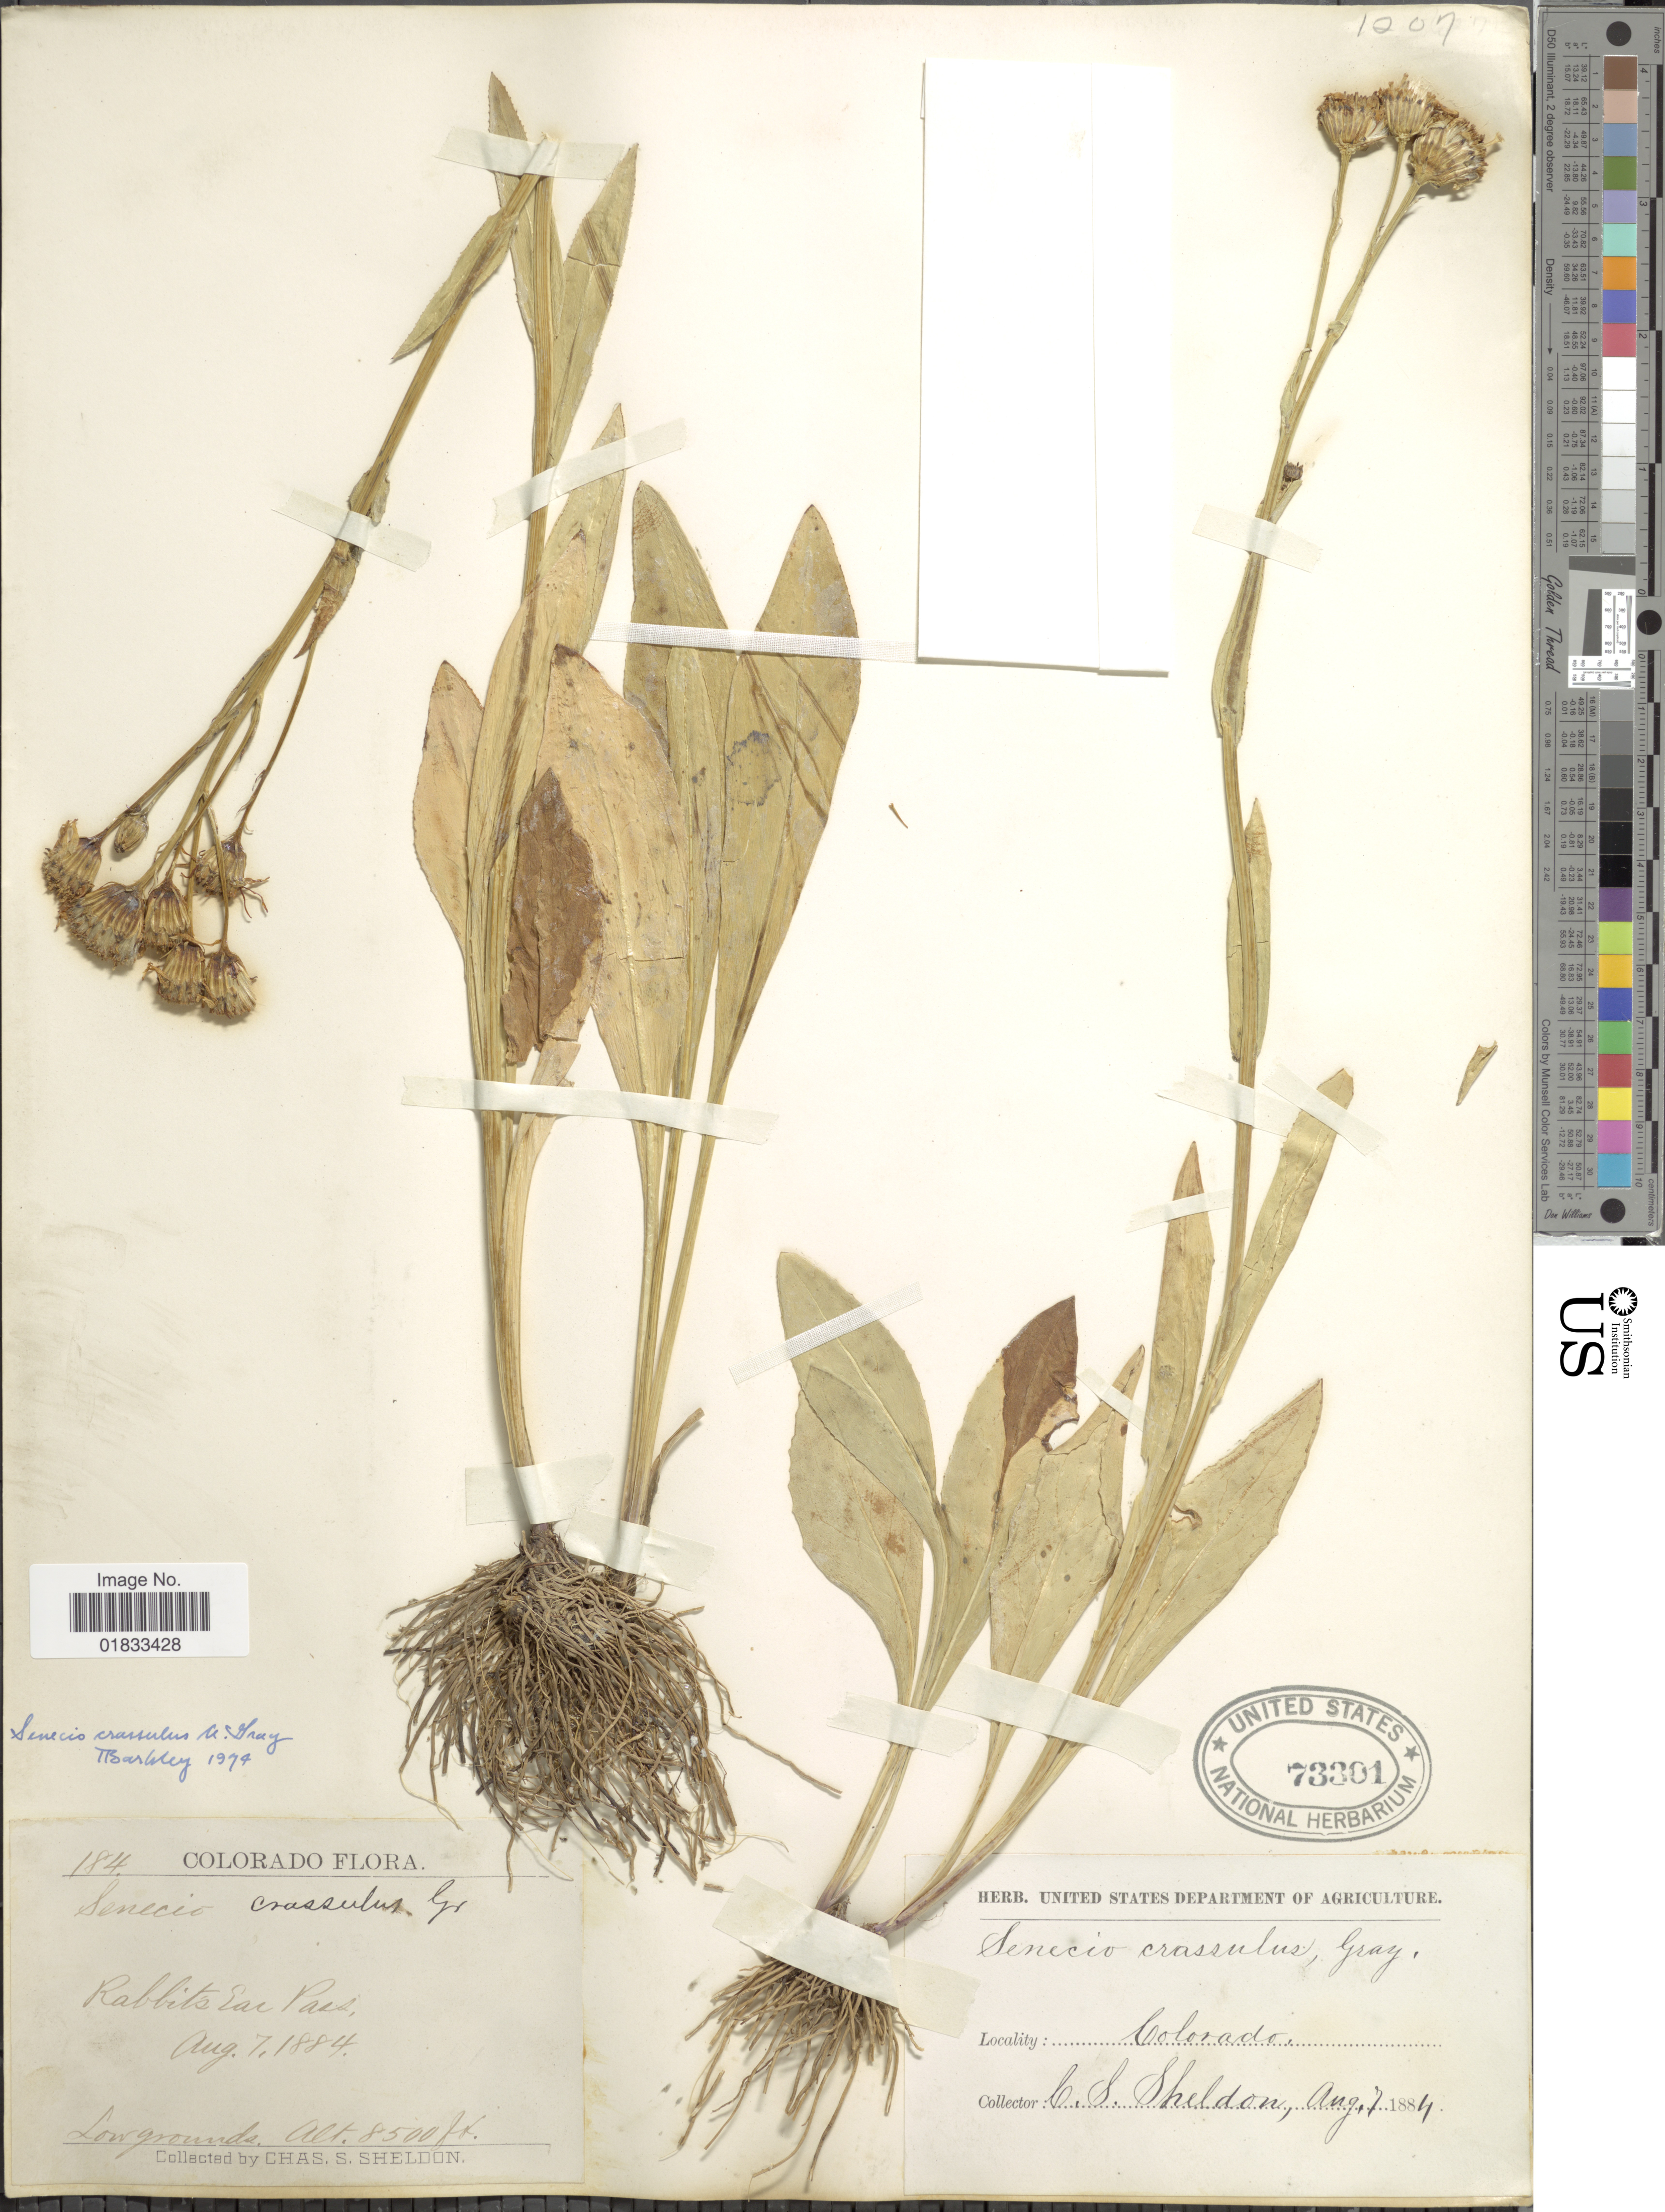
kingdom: Plantae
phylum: Tracheophyta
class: Magnoliopsida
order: Asterales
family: Asteraceae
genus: Senecio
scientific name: Senecio crassulus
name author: A. Gray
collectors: C. S. Sheldon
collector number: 184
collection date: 1884-08-07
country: United States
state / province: Colorado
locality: Rabbits Ear Pass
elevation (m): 2591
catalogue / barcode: US 73301